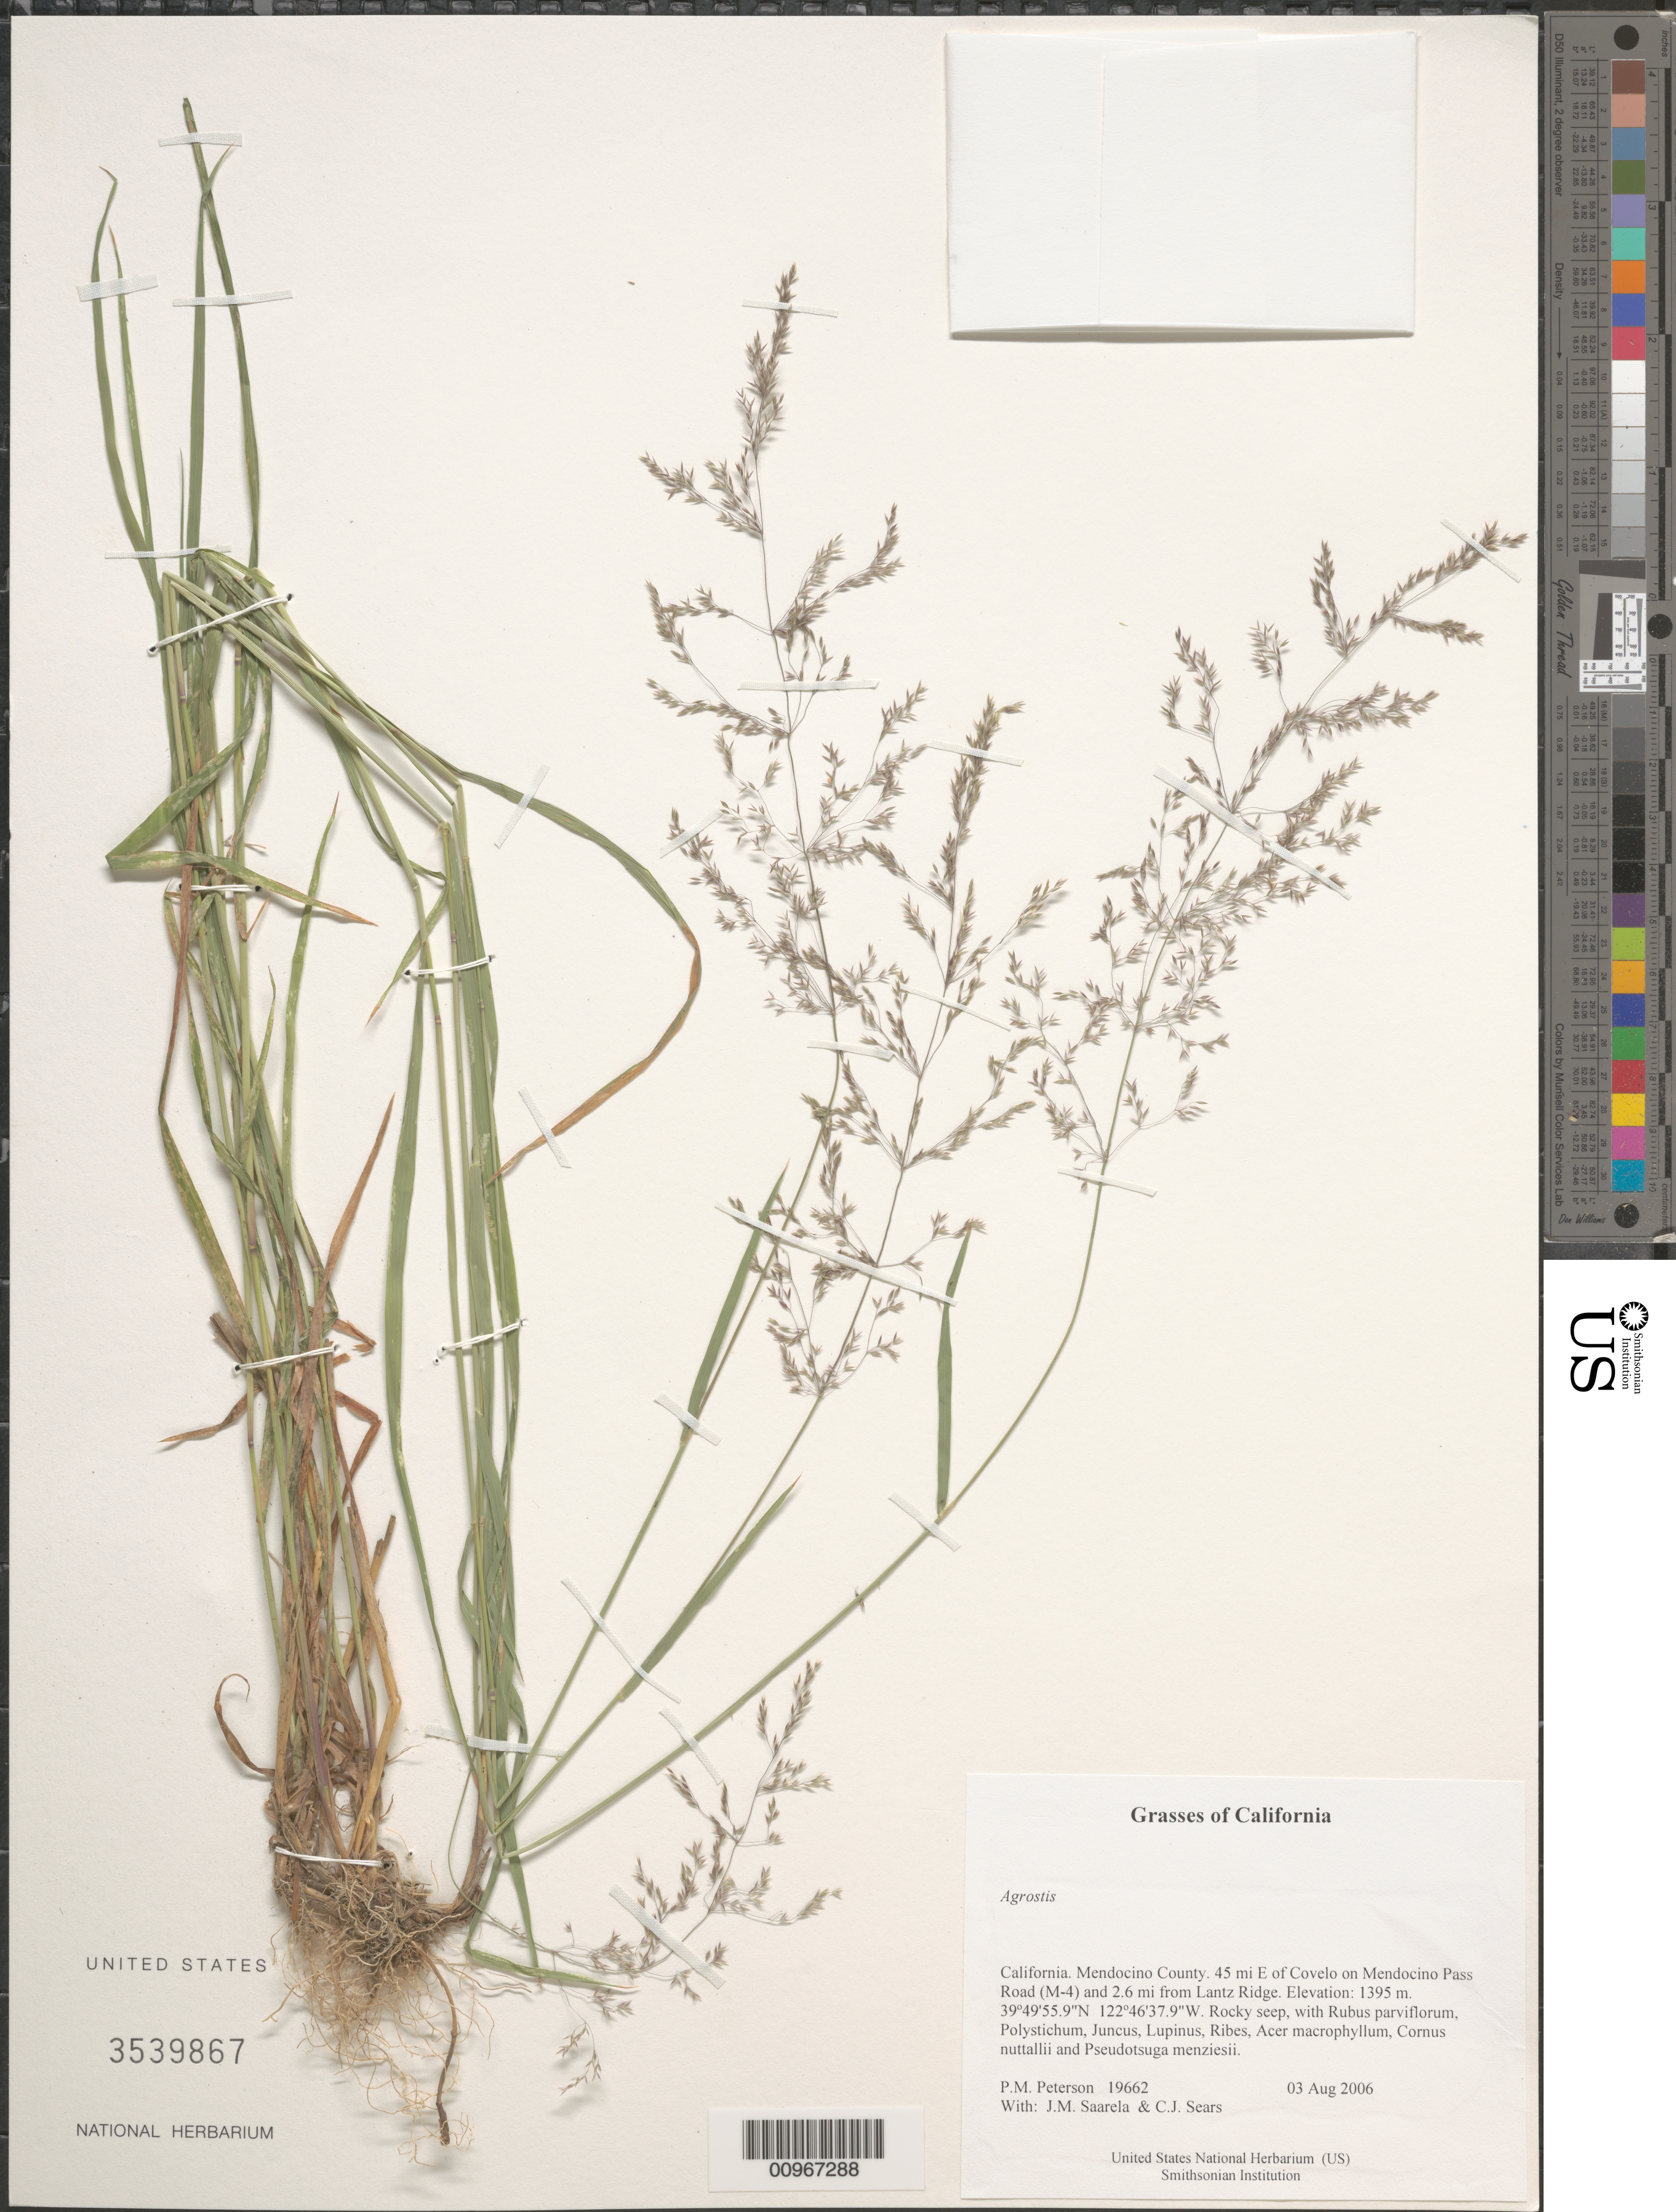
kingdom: Plantae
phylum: Tracheophyta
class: Liliopsida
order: Poales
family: Poaceae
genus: Agrostis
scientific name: Agrostis sp.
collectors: P. M. Peterson, J. Saarela & C. Sears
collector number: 19662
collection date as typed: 03 Aug 2006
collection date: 2006-08-03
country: United States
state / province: California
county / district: Mendocino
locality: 45 mi E of Covelo on Mendocino Pass Road (M-4) and 2.6 mi from Lantz Ridge.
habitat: Rocky seep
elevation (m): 1395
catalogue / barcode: US 3539867